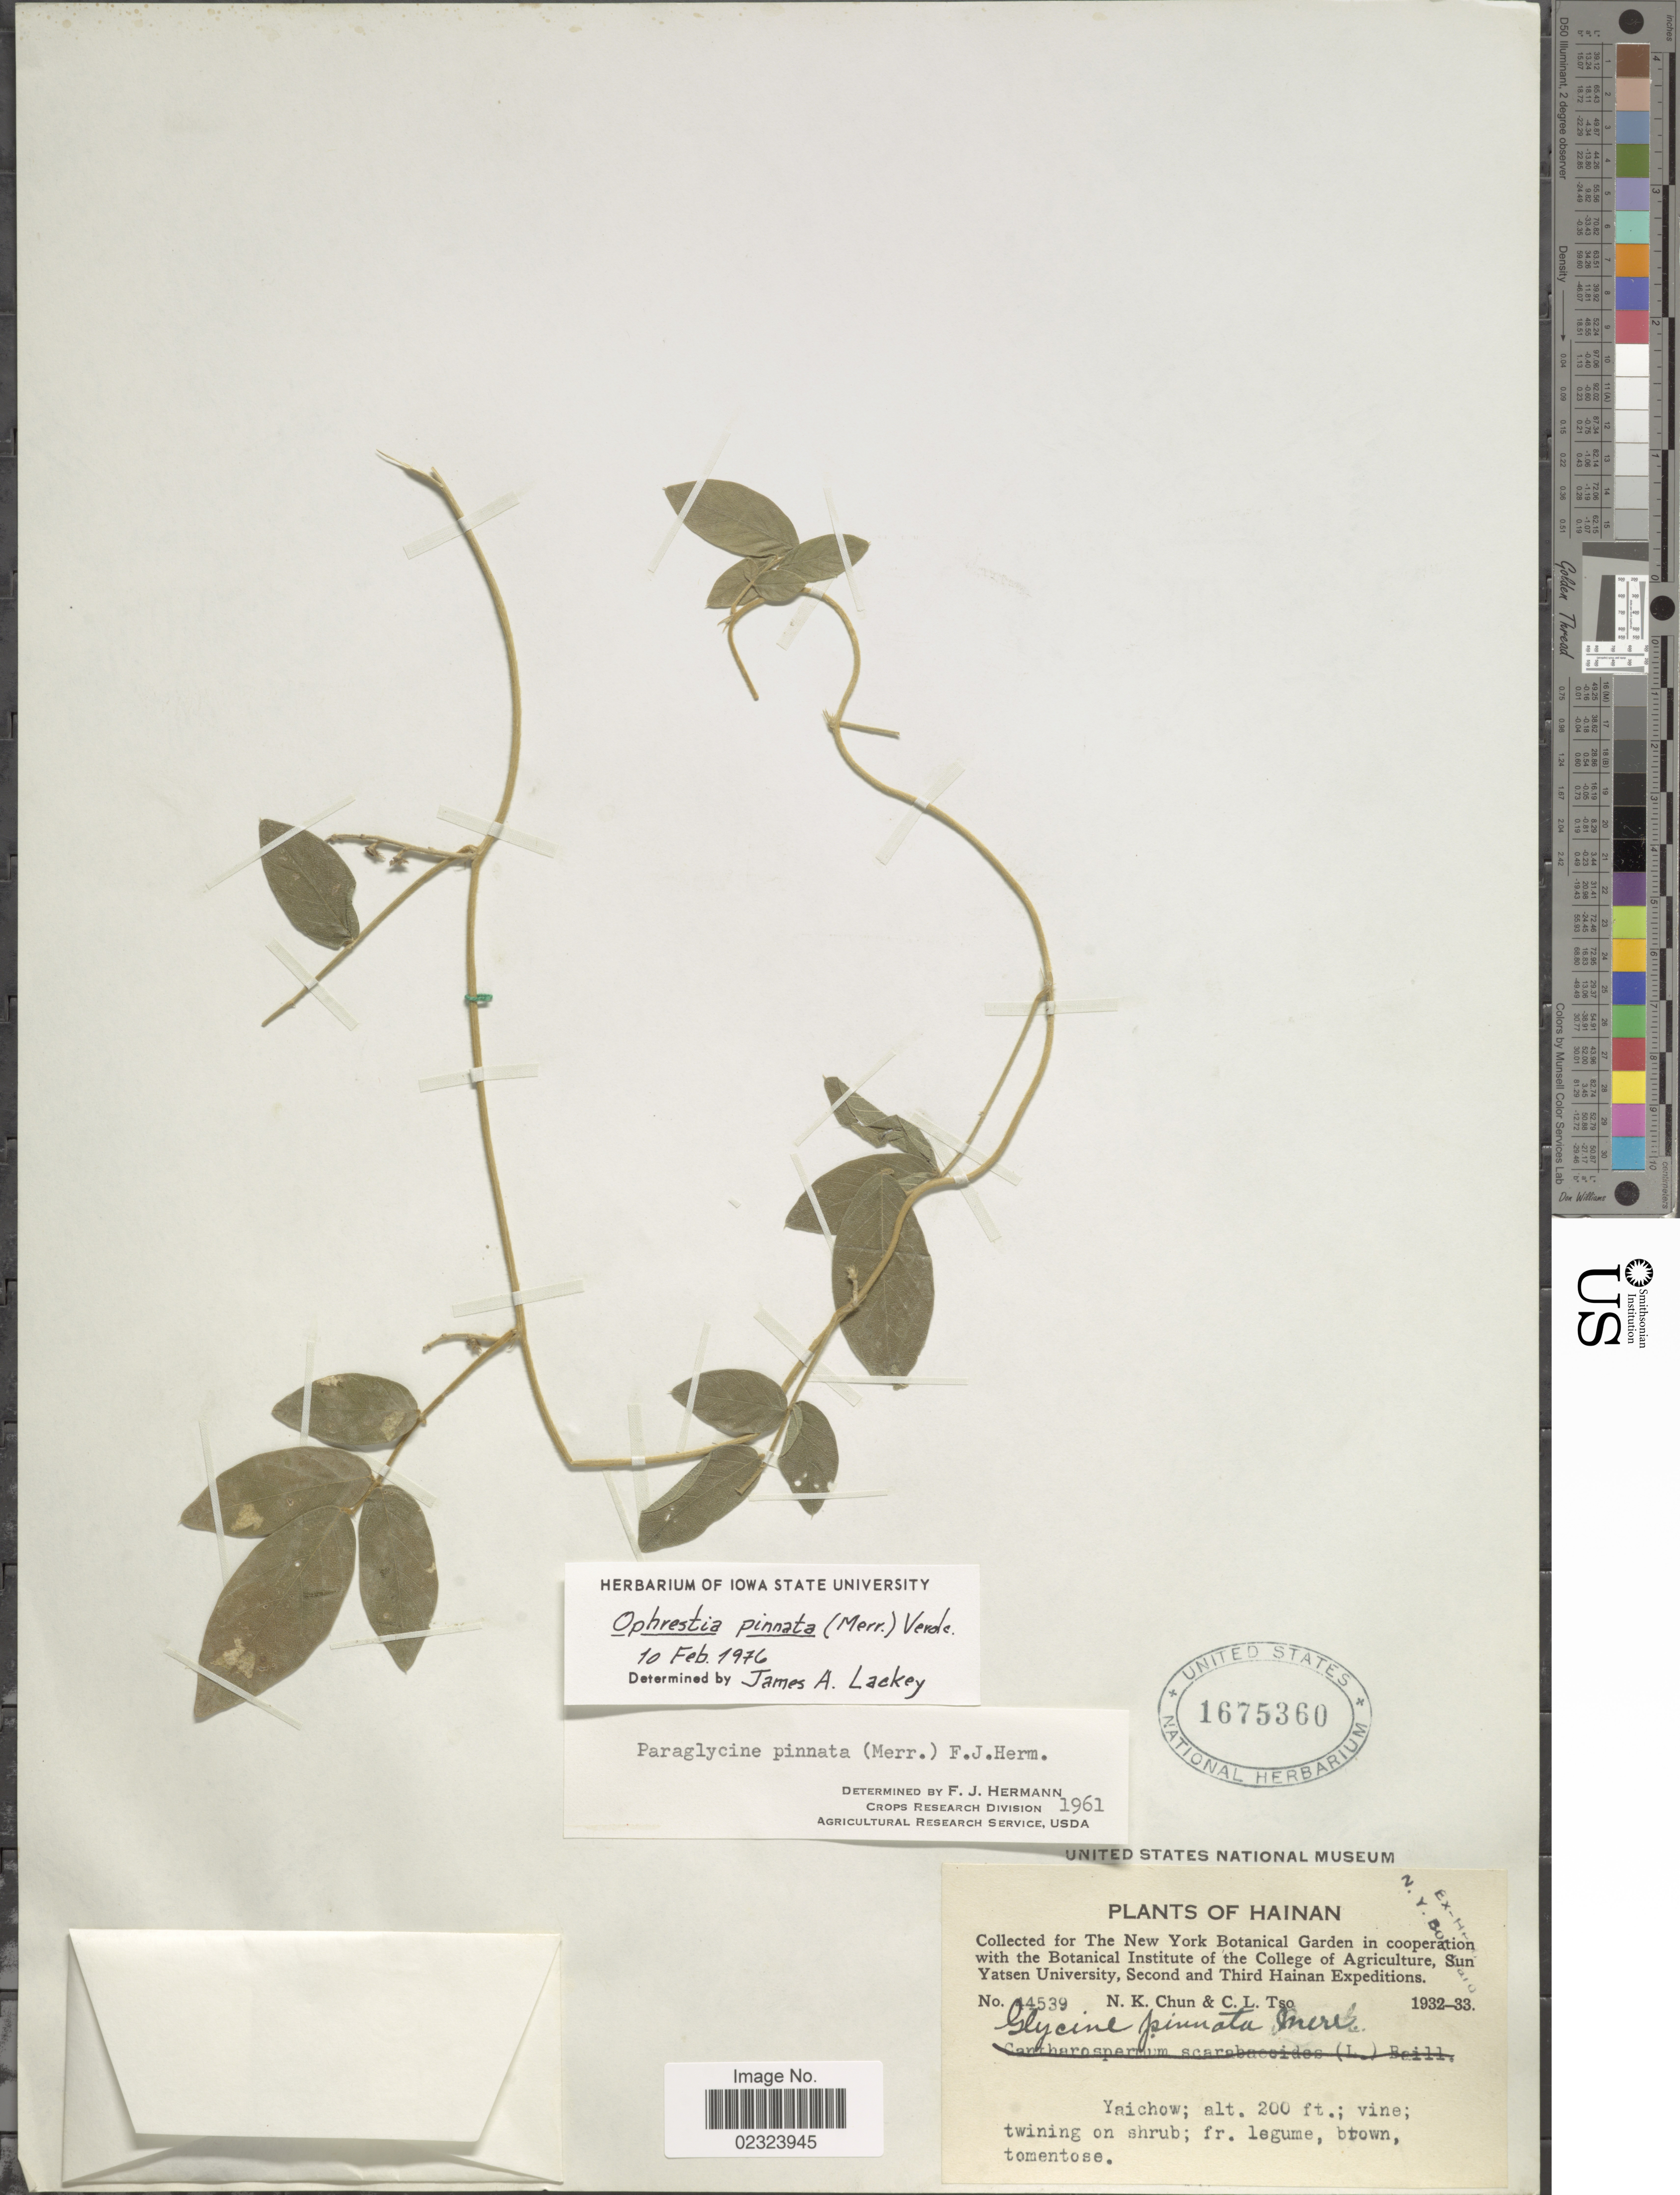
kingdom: Plantae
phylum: Tracheophyta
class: Magnoliopsida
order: Fabales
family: Fabaceae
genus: Cruddasia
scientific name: Cruddasia pinnata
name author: (Merr.) Niyomdham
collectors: N. K. Chun & C. Tso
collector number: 44539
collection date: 1932/1933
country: China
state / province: Hainan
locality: Yaichow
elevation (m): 61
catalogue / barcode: US 1675360